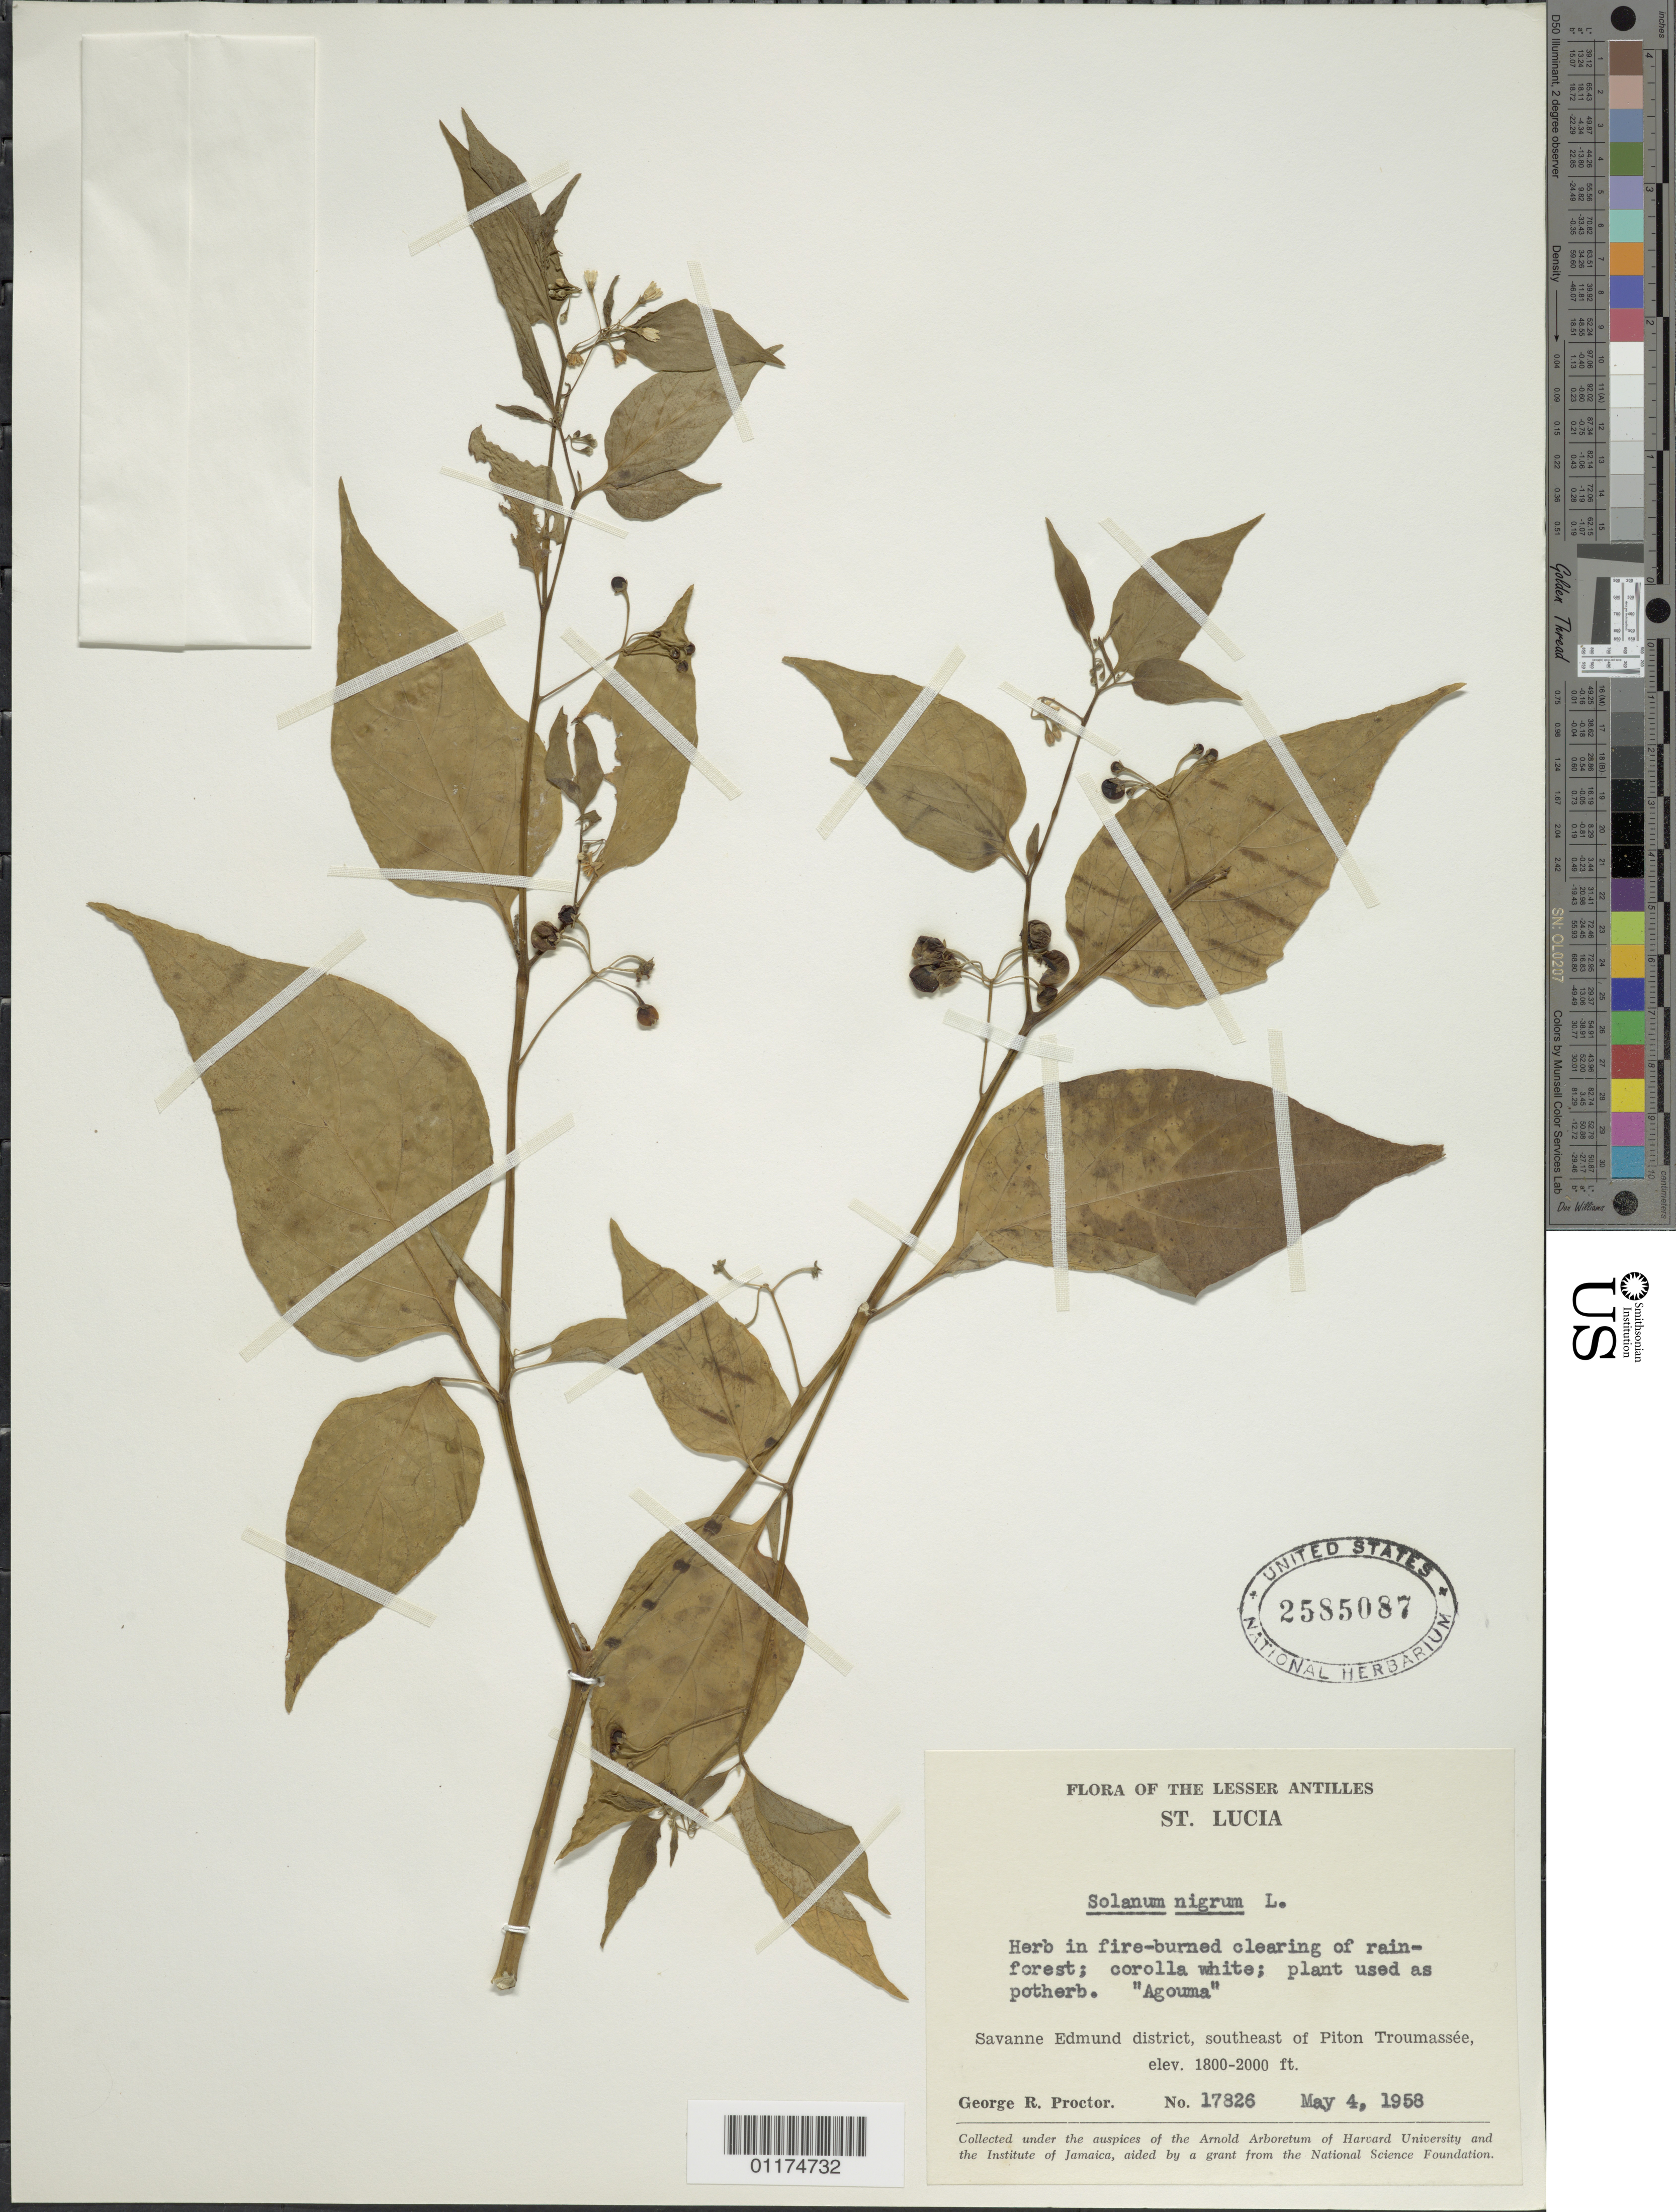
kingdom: Plantae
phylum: Tracheophyta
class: Magnoliopsida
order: Solanales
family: Solanaceae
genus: Solanum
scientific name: Solanum nigrum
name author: L.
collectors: G. R. Proctor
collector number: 17826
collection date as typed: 04 May 1958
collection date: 1958-05-04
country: St. Lucia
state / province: Savanne Edmund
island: St. Lucia I.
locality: southeast of Piton Troumassee.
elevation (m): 549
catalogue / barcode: US 2585087